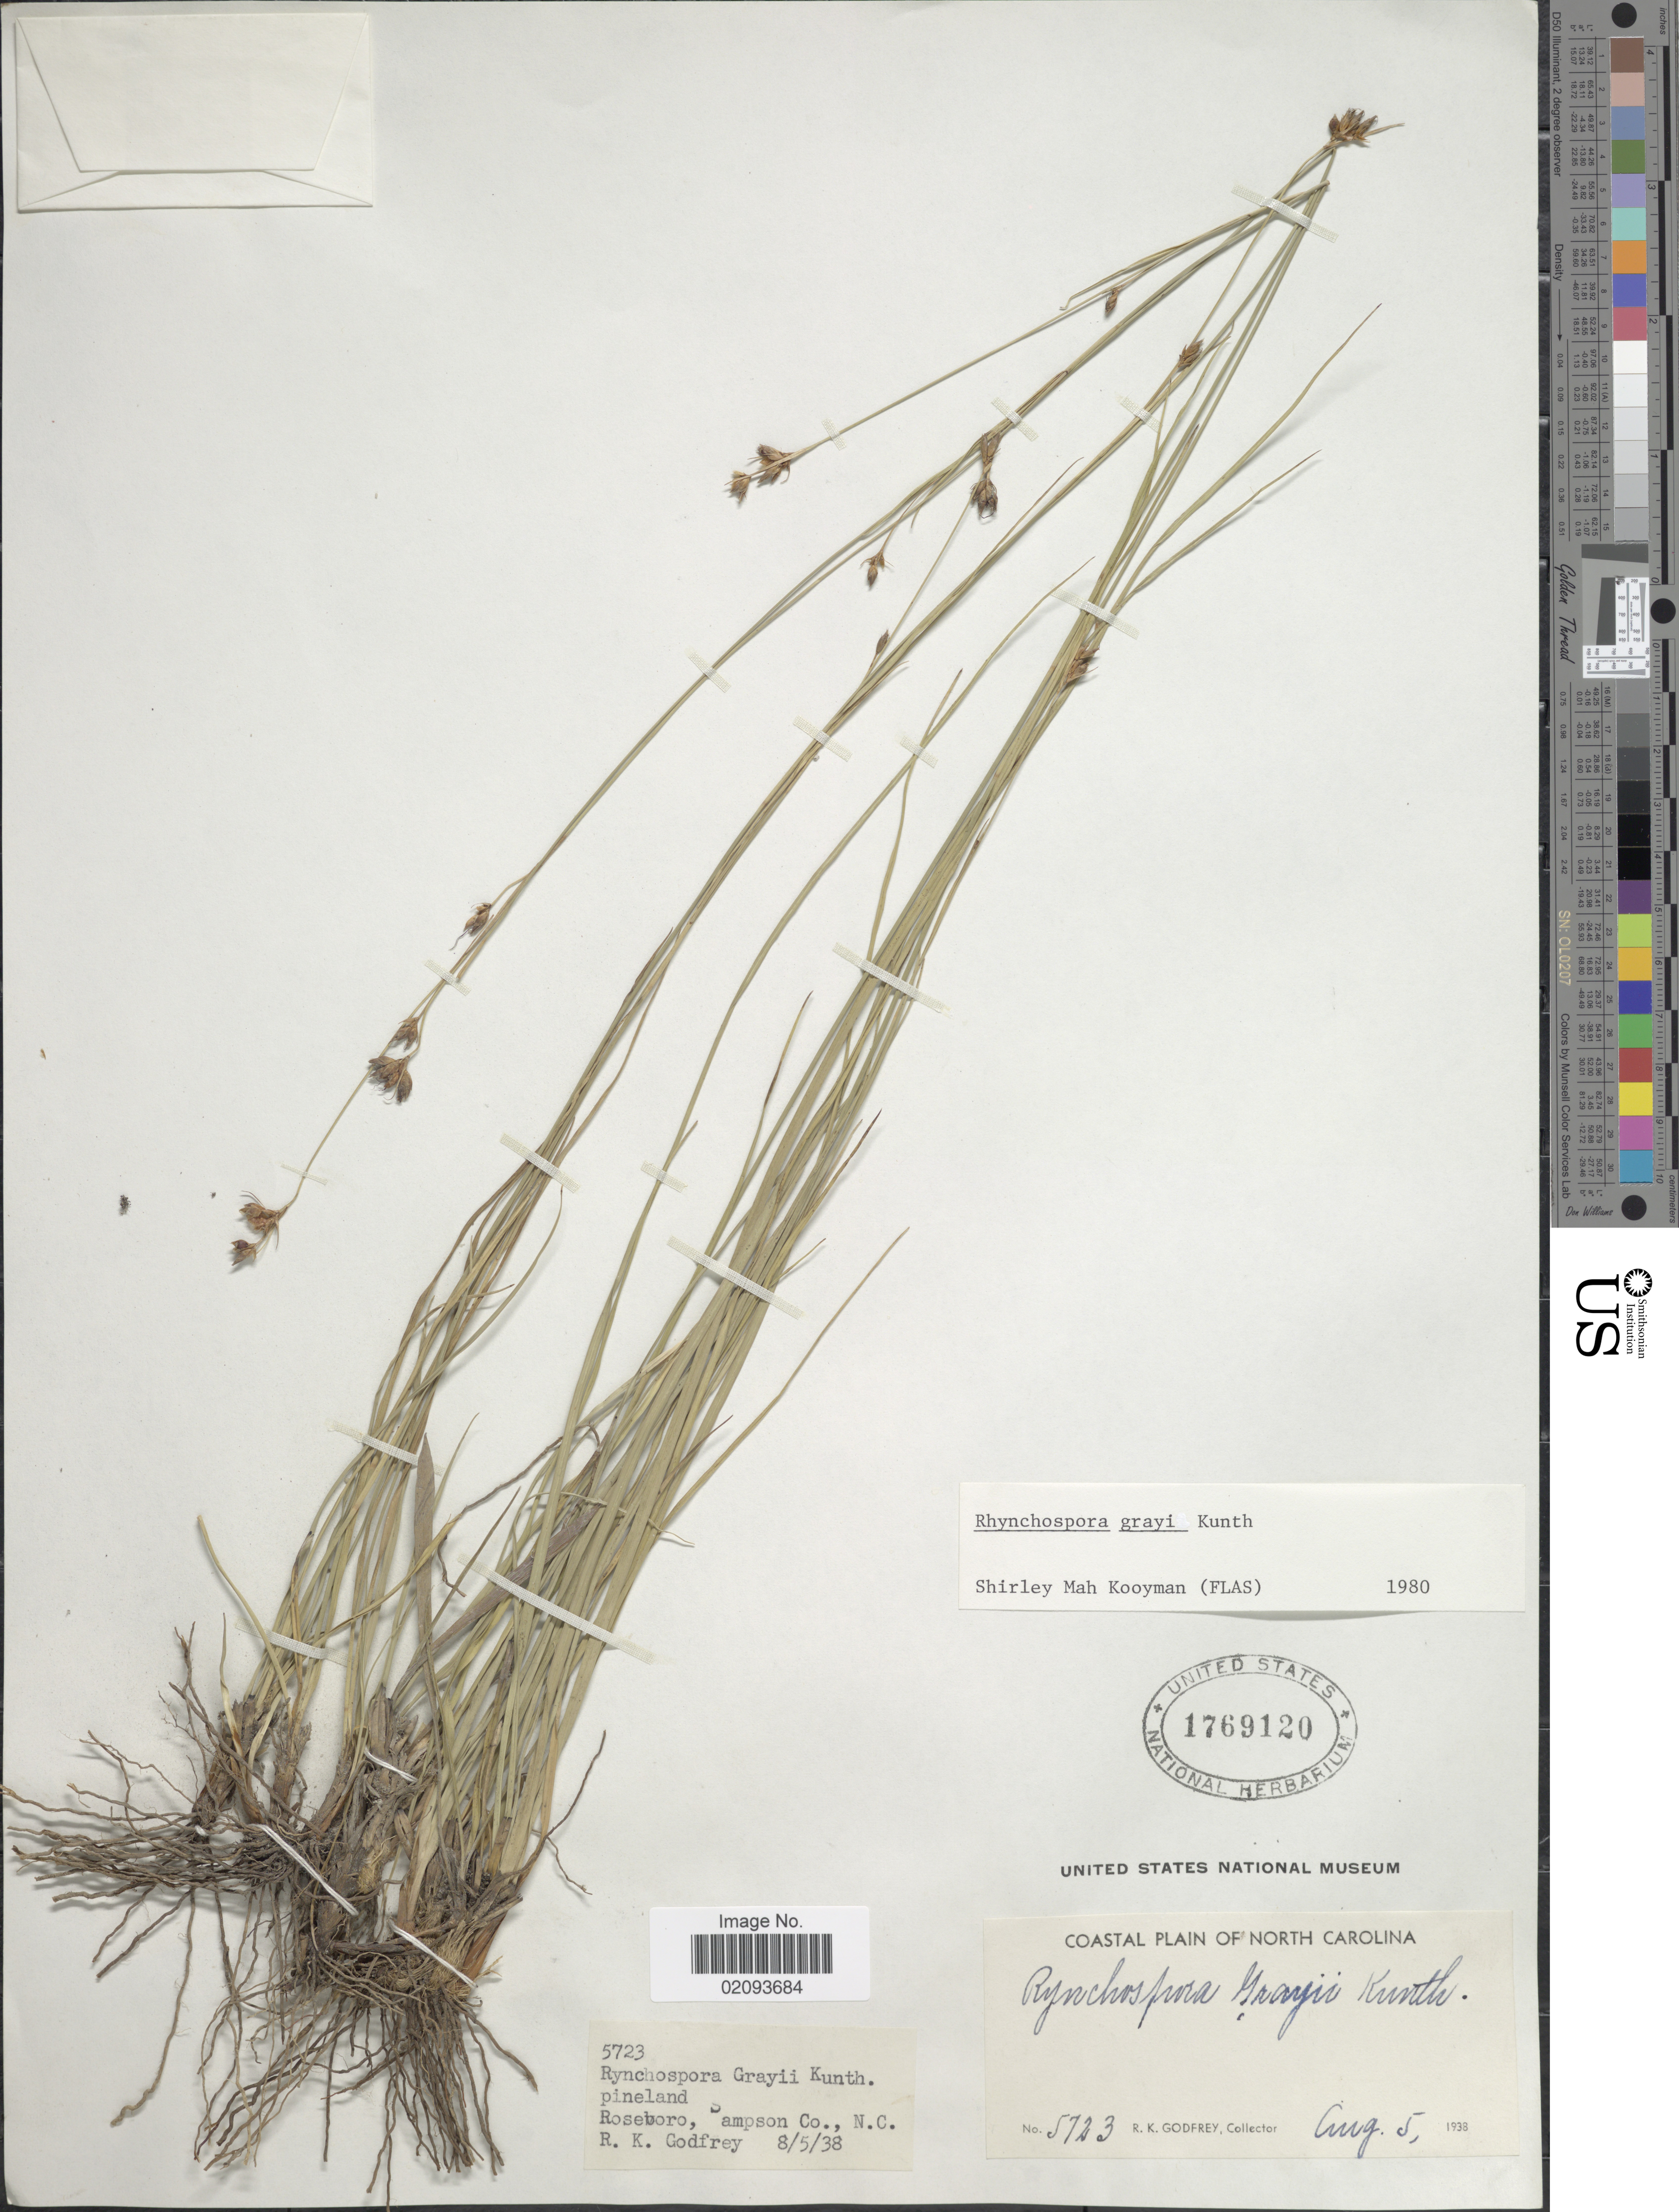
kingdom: Plantae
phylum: Tracheophyta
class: Liliopsida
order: Poales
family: Cyperaceae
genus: Rhynchospora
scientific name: Rhynchospora grayi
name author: Kunth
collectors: R. K. Godfrey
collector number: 5723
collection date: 1938-08-05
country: United States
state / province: North Carolina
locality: Coastal Plain of North Carolina. Roseboro, Sampson Co.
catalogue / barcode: US 1769120